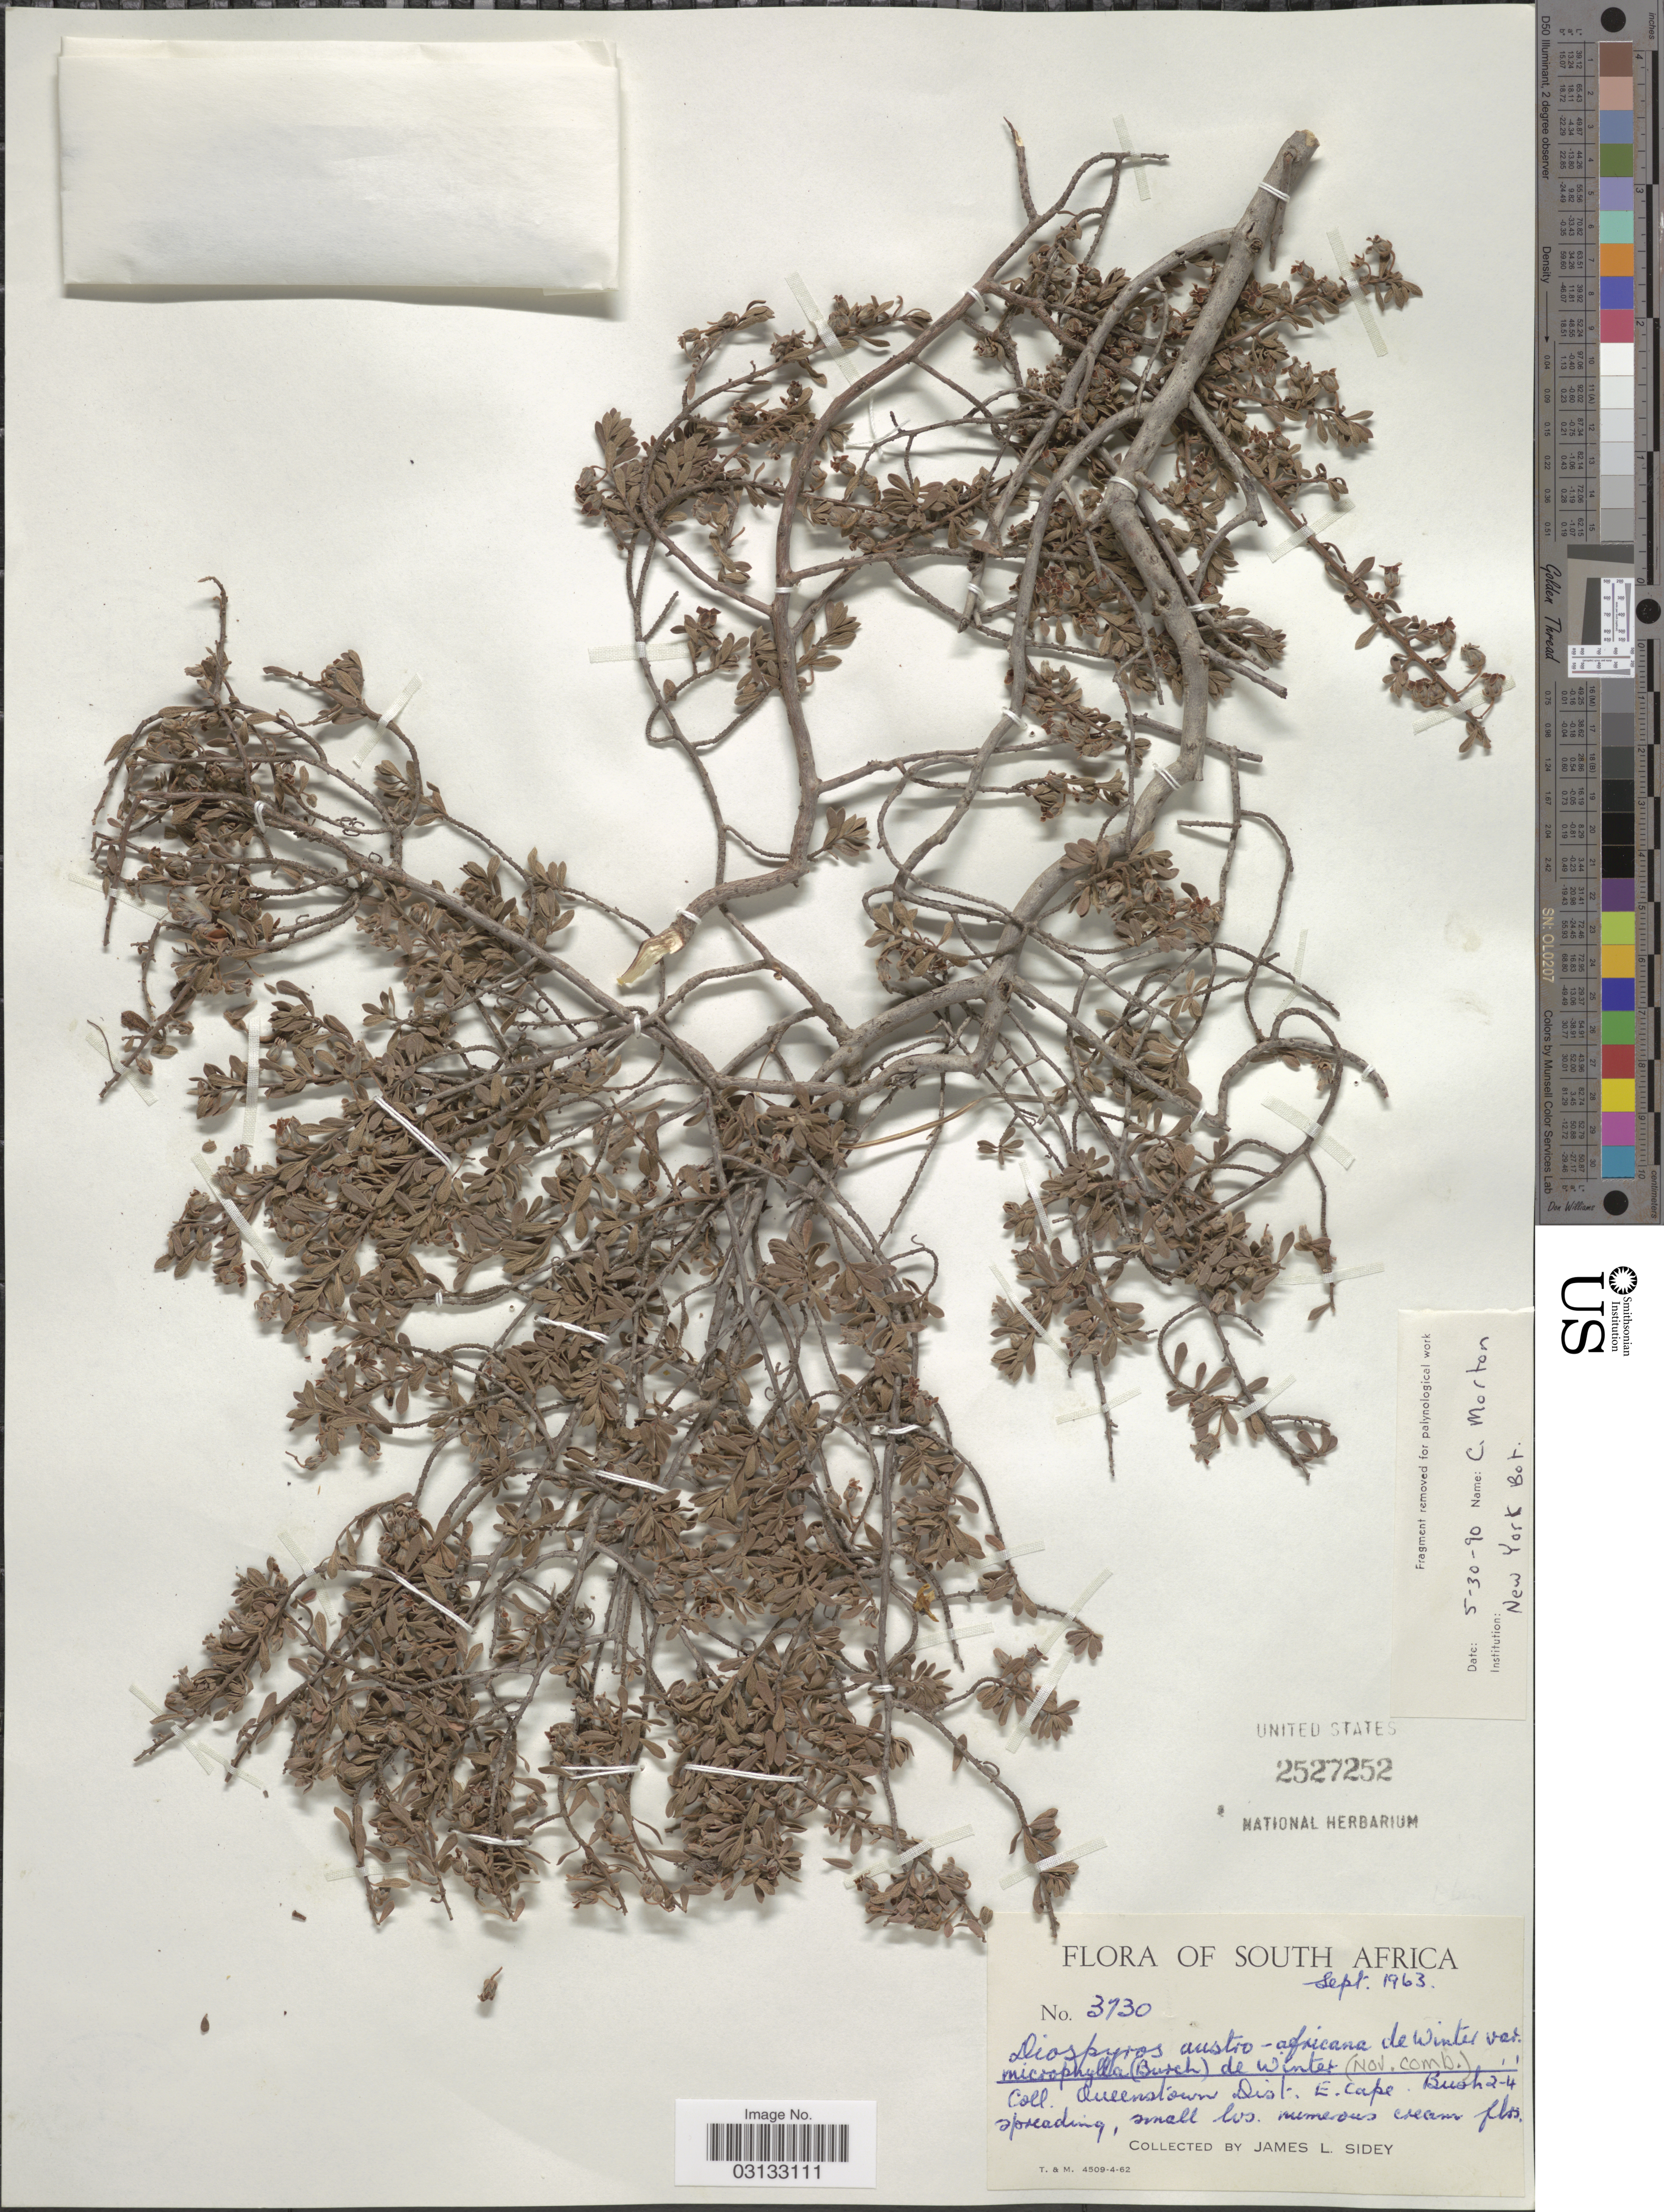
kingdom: Plantae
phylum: Tracheophyta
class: Magnoliopsida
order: Ericales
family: Ebenaceae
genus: Diospyros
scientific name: Diospyros austroafricana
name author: De Winter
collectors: J. L. Sidey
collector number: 3730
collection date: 1963-09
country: South Africa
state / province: Eastern Cape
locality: Queenstown Dist., E. Cape.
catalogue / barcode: US 2527252